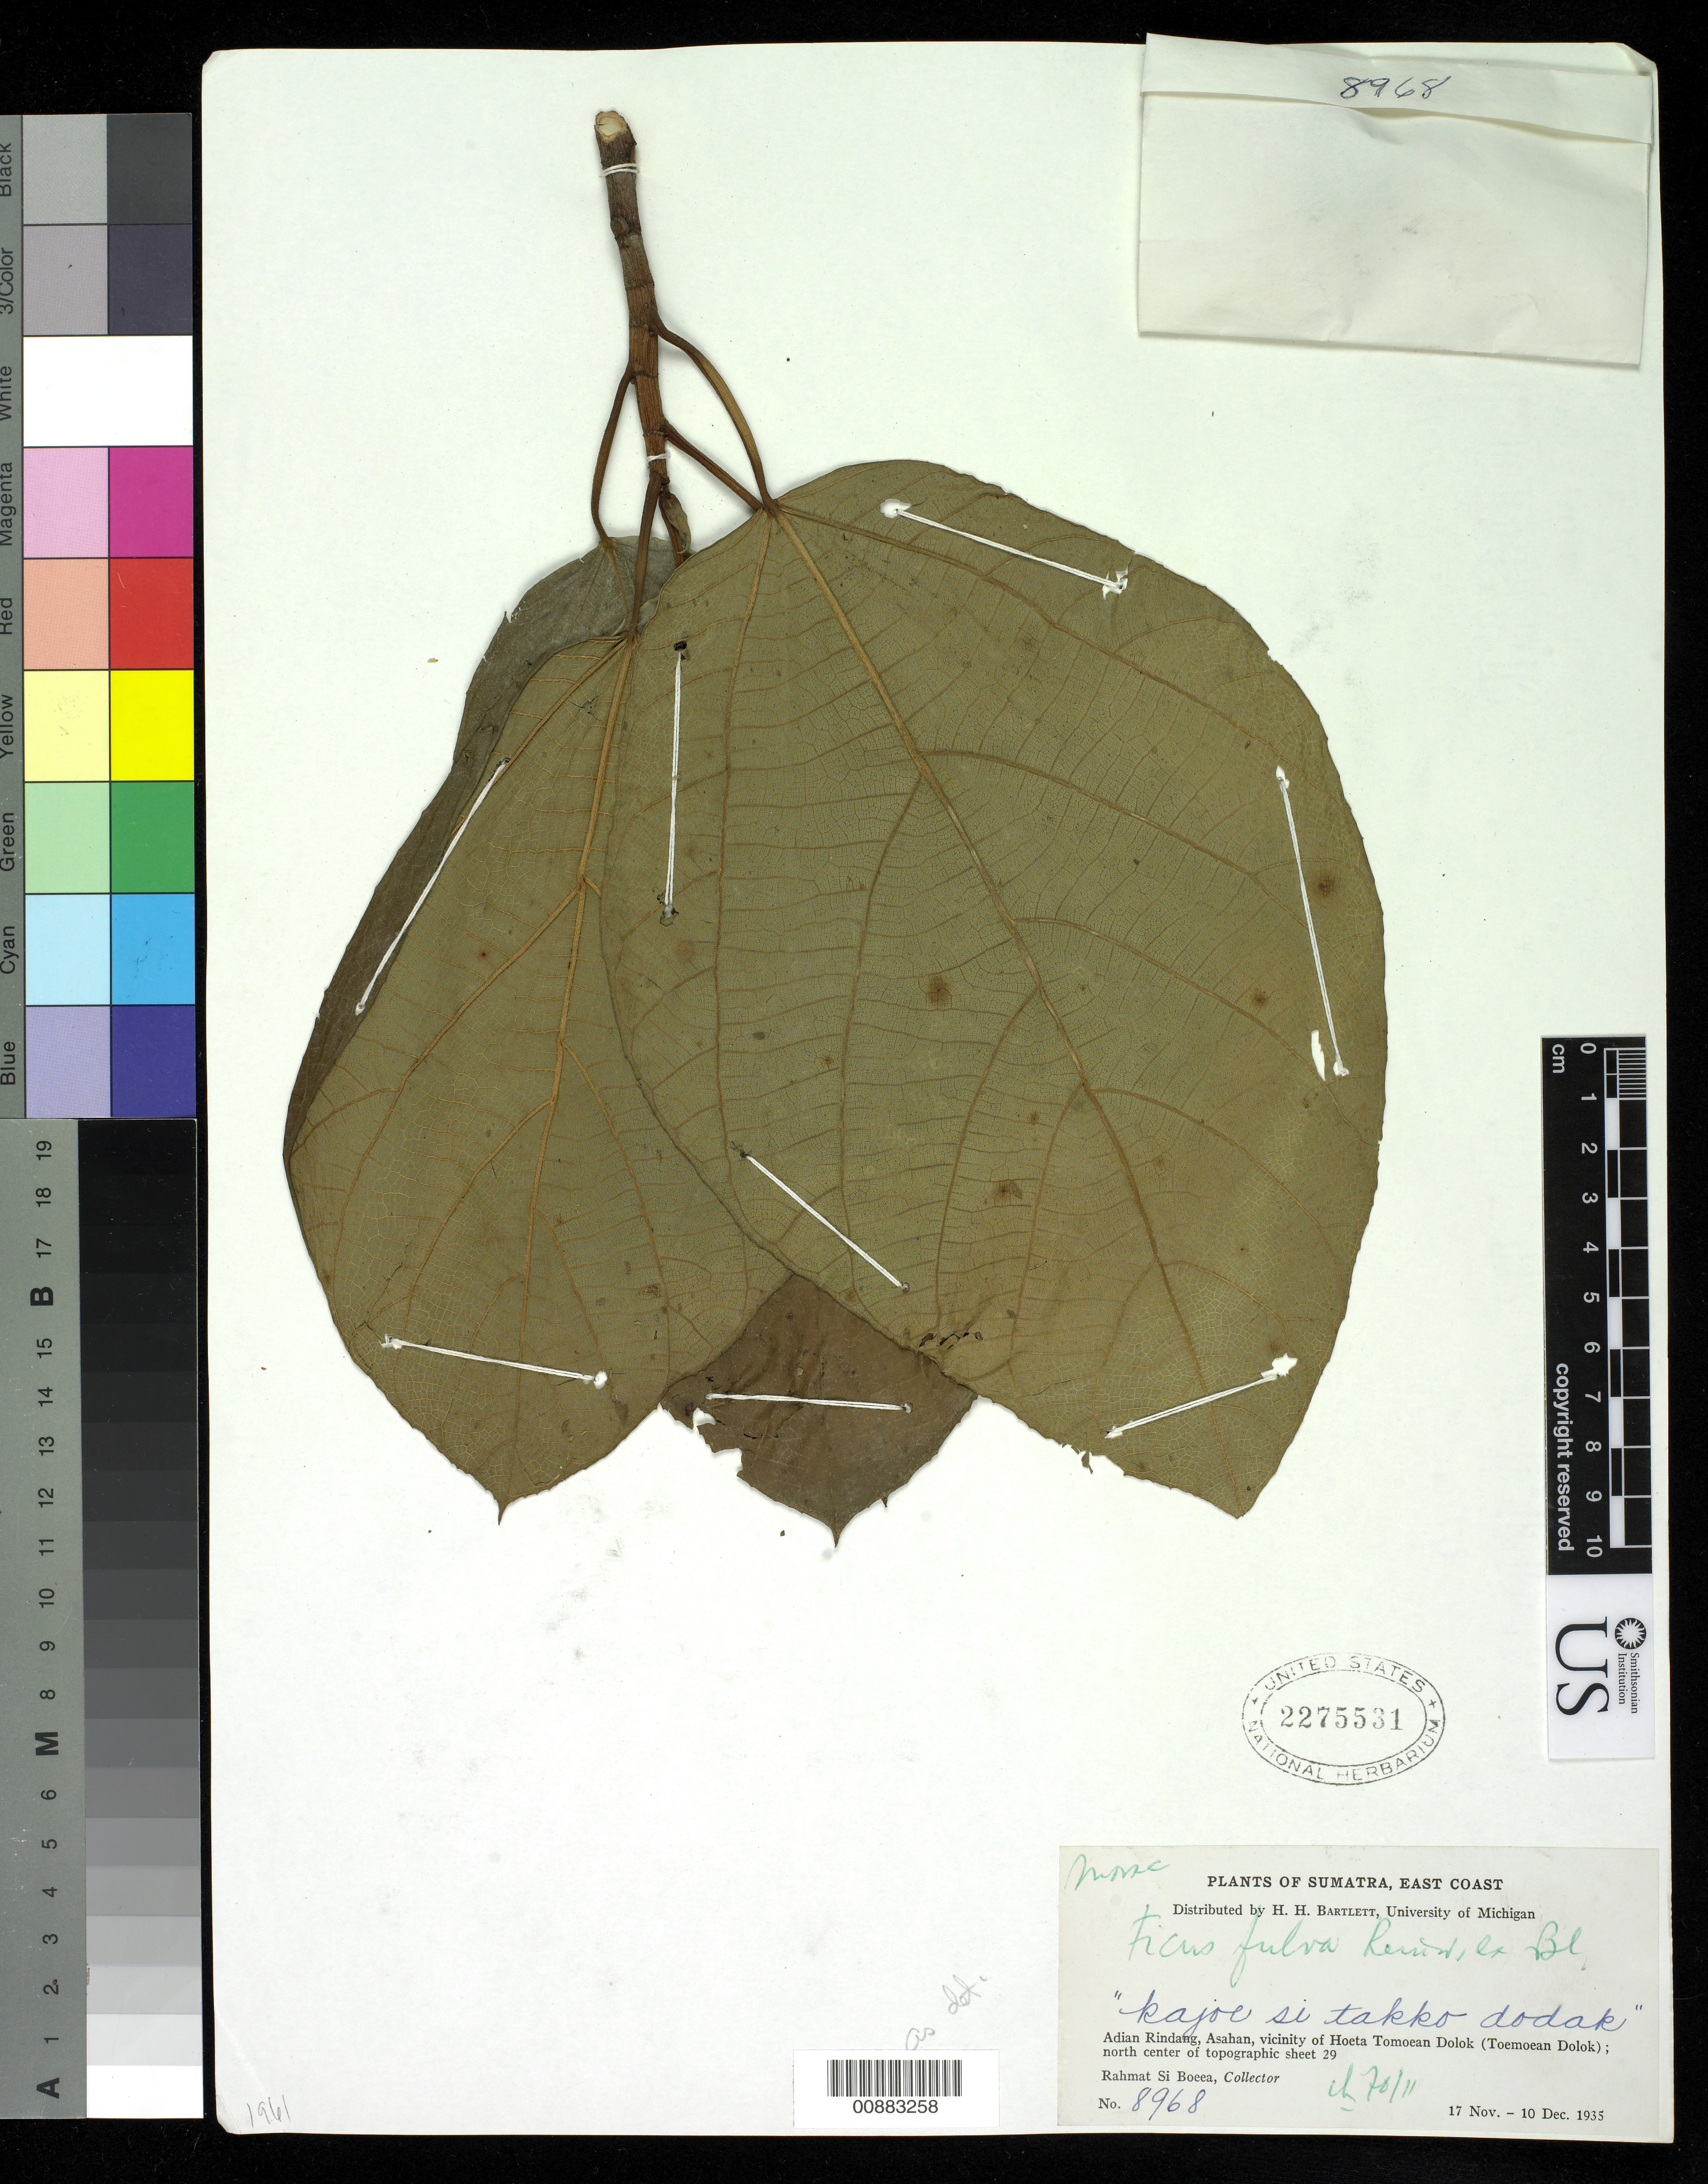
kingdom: Plantae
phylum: Tracheophyta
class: Magnoliopsida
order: Rosales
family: Moraceae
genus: Ficus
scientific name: Ficus fulva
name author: Reinw.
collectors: Rahmat Si Boeea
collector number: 8968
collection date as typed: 17 Nov 1935 to 10 Dec 1935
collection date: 1935-11-17/1935-12-10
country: Indonesia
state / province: Sumatra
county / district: Aceh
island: Sumatra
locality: Adian Rindang, Asahan, vicinity of Hoeta Tomoean Dolok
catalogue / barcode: US 2275531